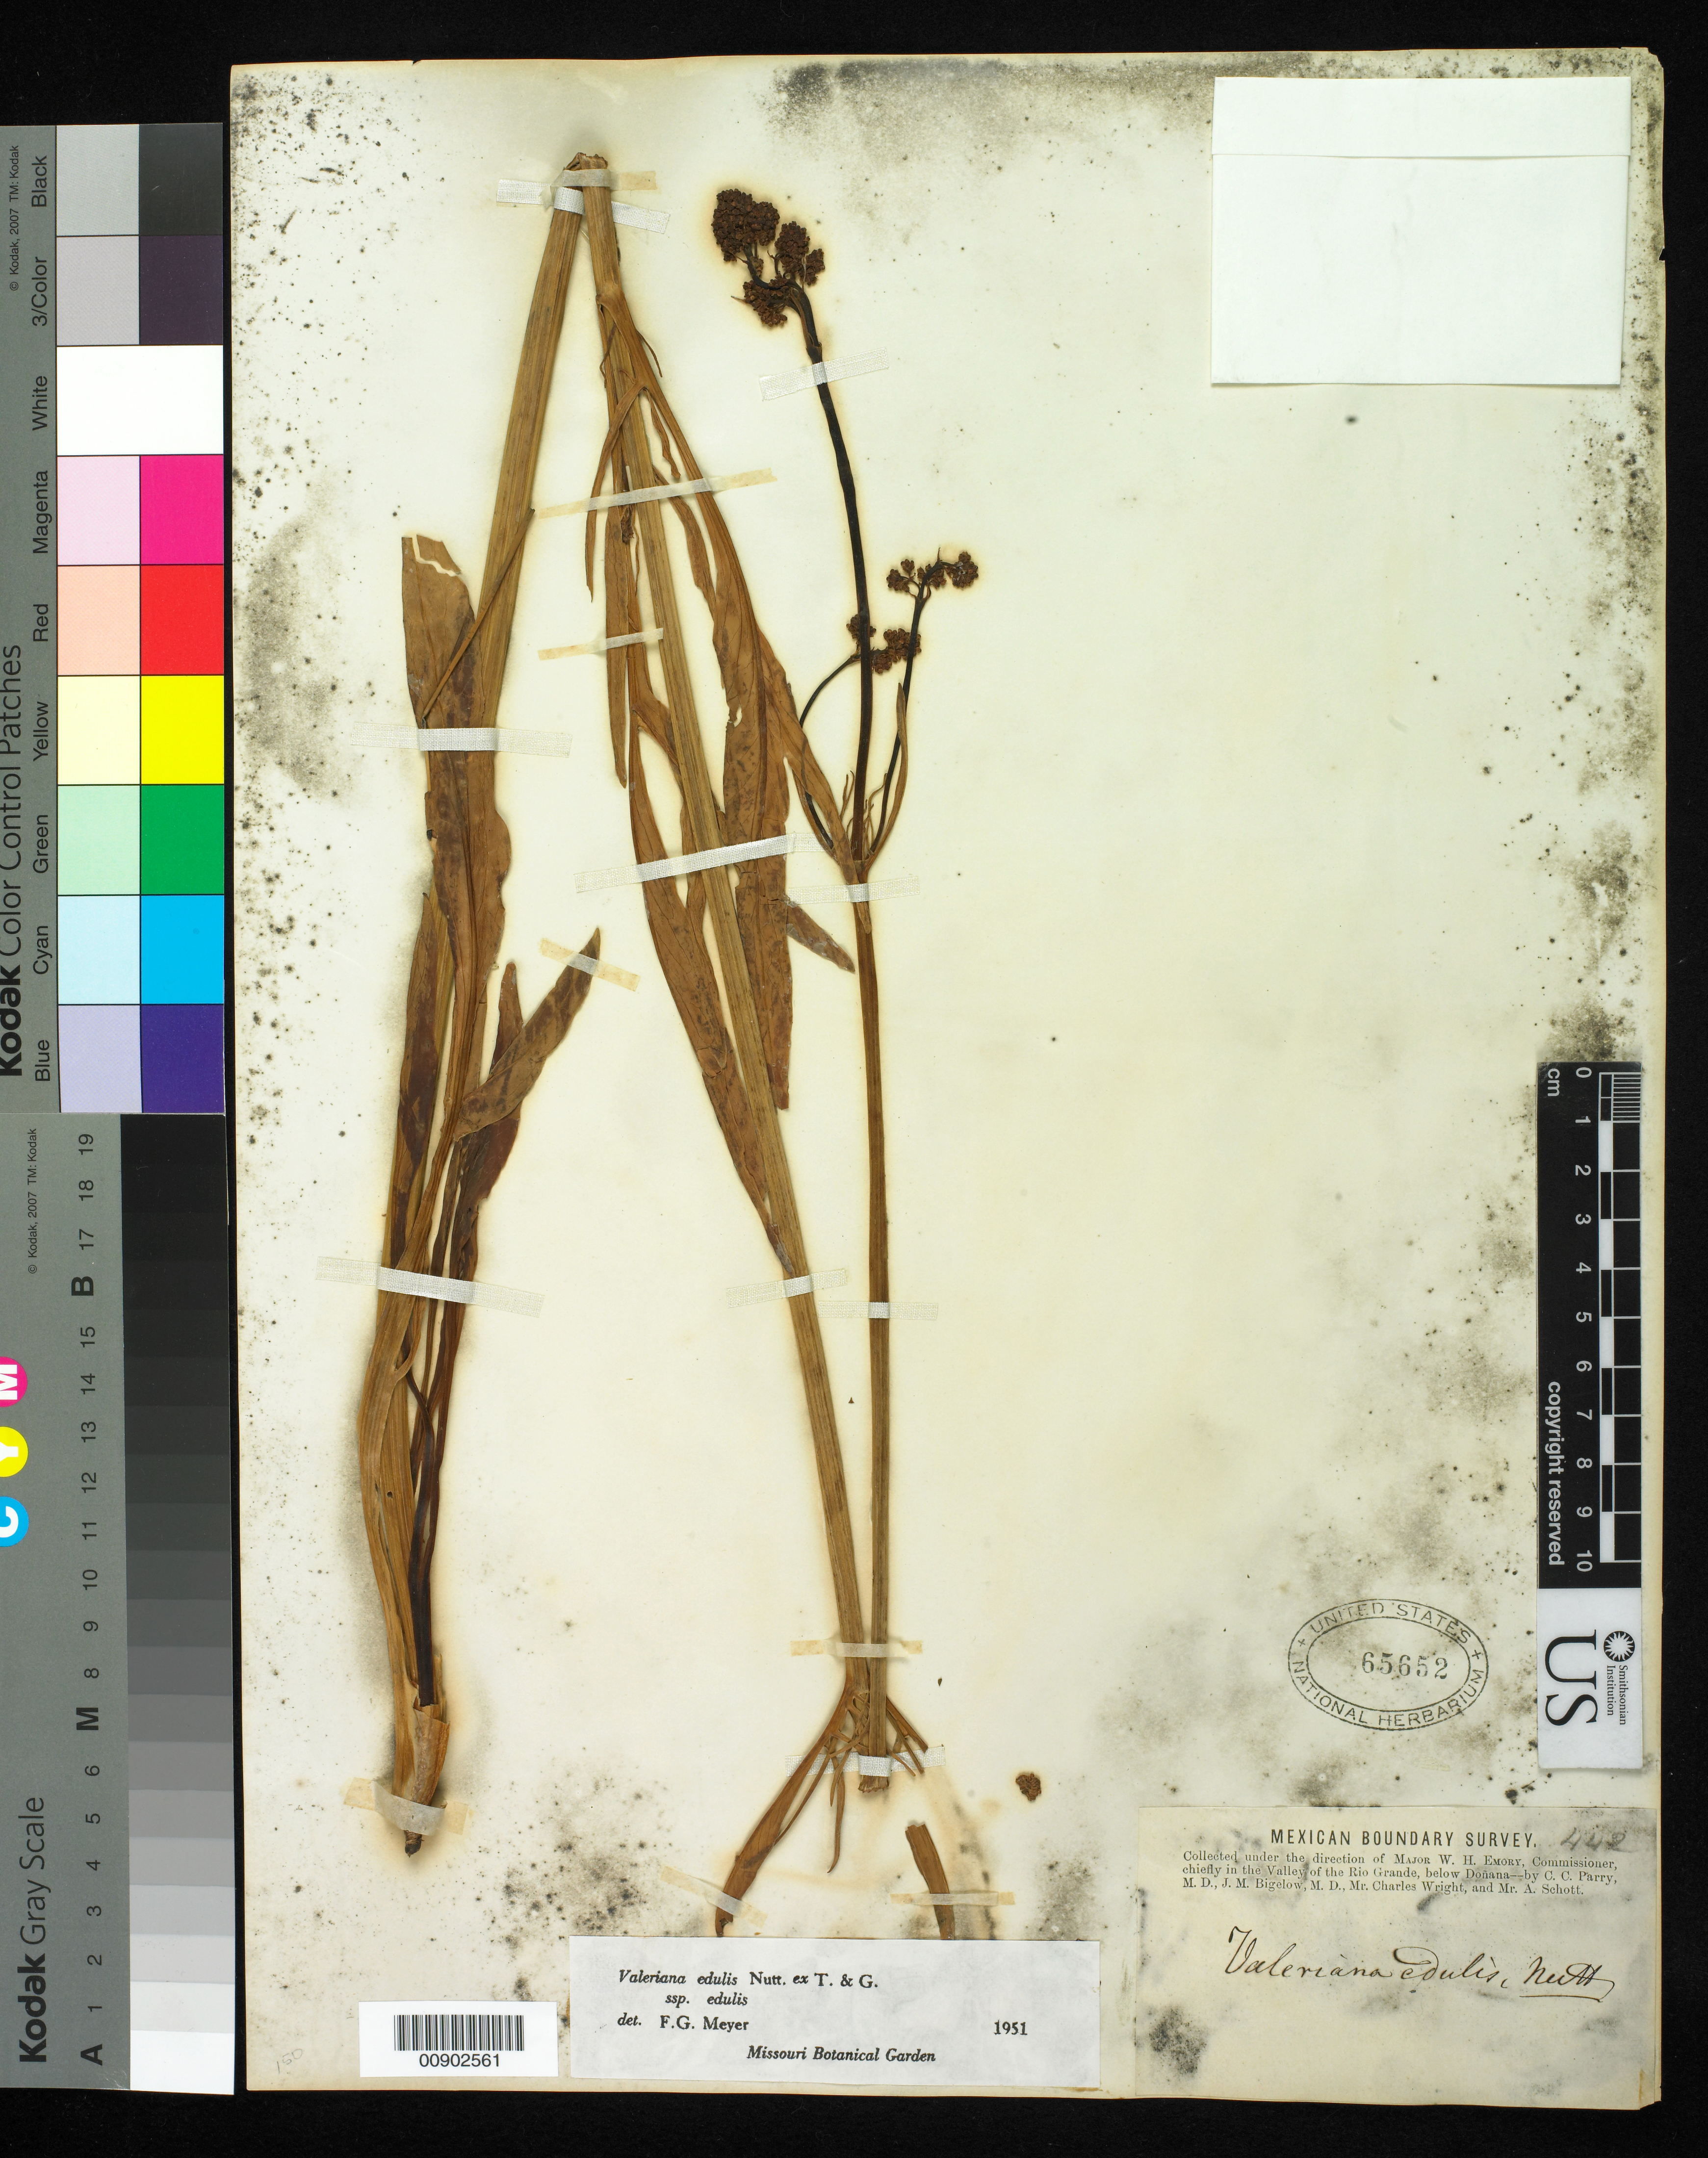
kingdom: Plantae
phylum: Tracheophyta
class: Magnoliopsida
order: Dipsacales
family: Caprifoliaceae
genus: Valeriana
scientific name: Valeriana edulis subsp. edulis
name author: Nutt.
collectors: C. C. Parry, J. M. Bigelow, C. Wright & A. C. V. Schott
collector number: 442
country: United States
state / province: New Mexico / Texas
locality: Valley of the Rio Grande, below Doñana.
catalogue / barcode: US 65652